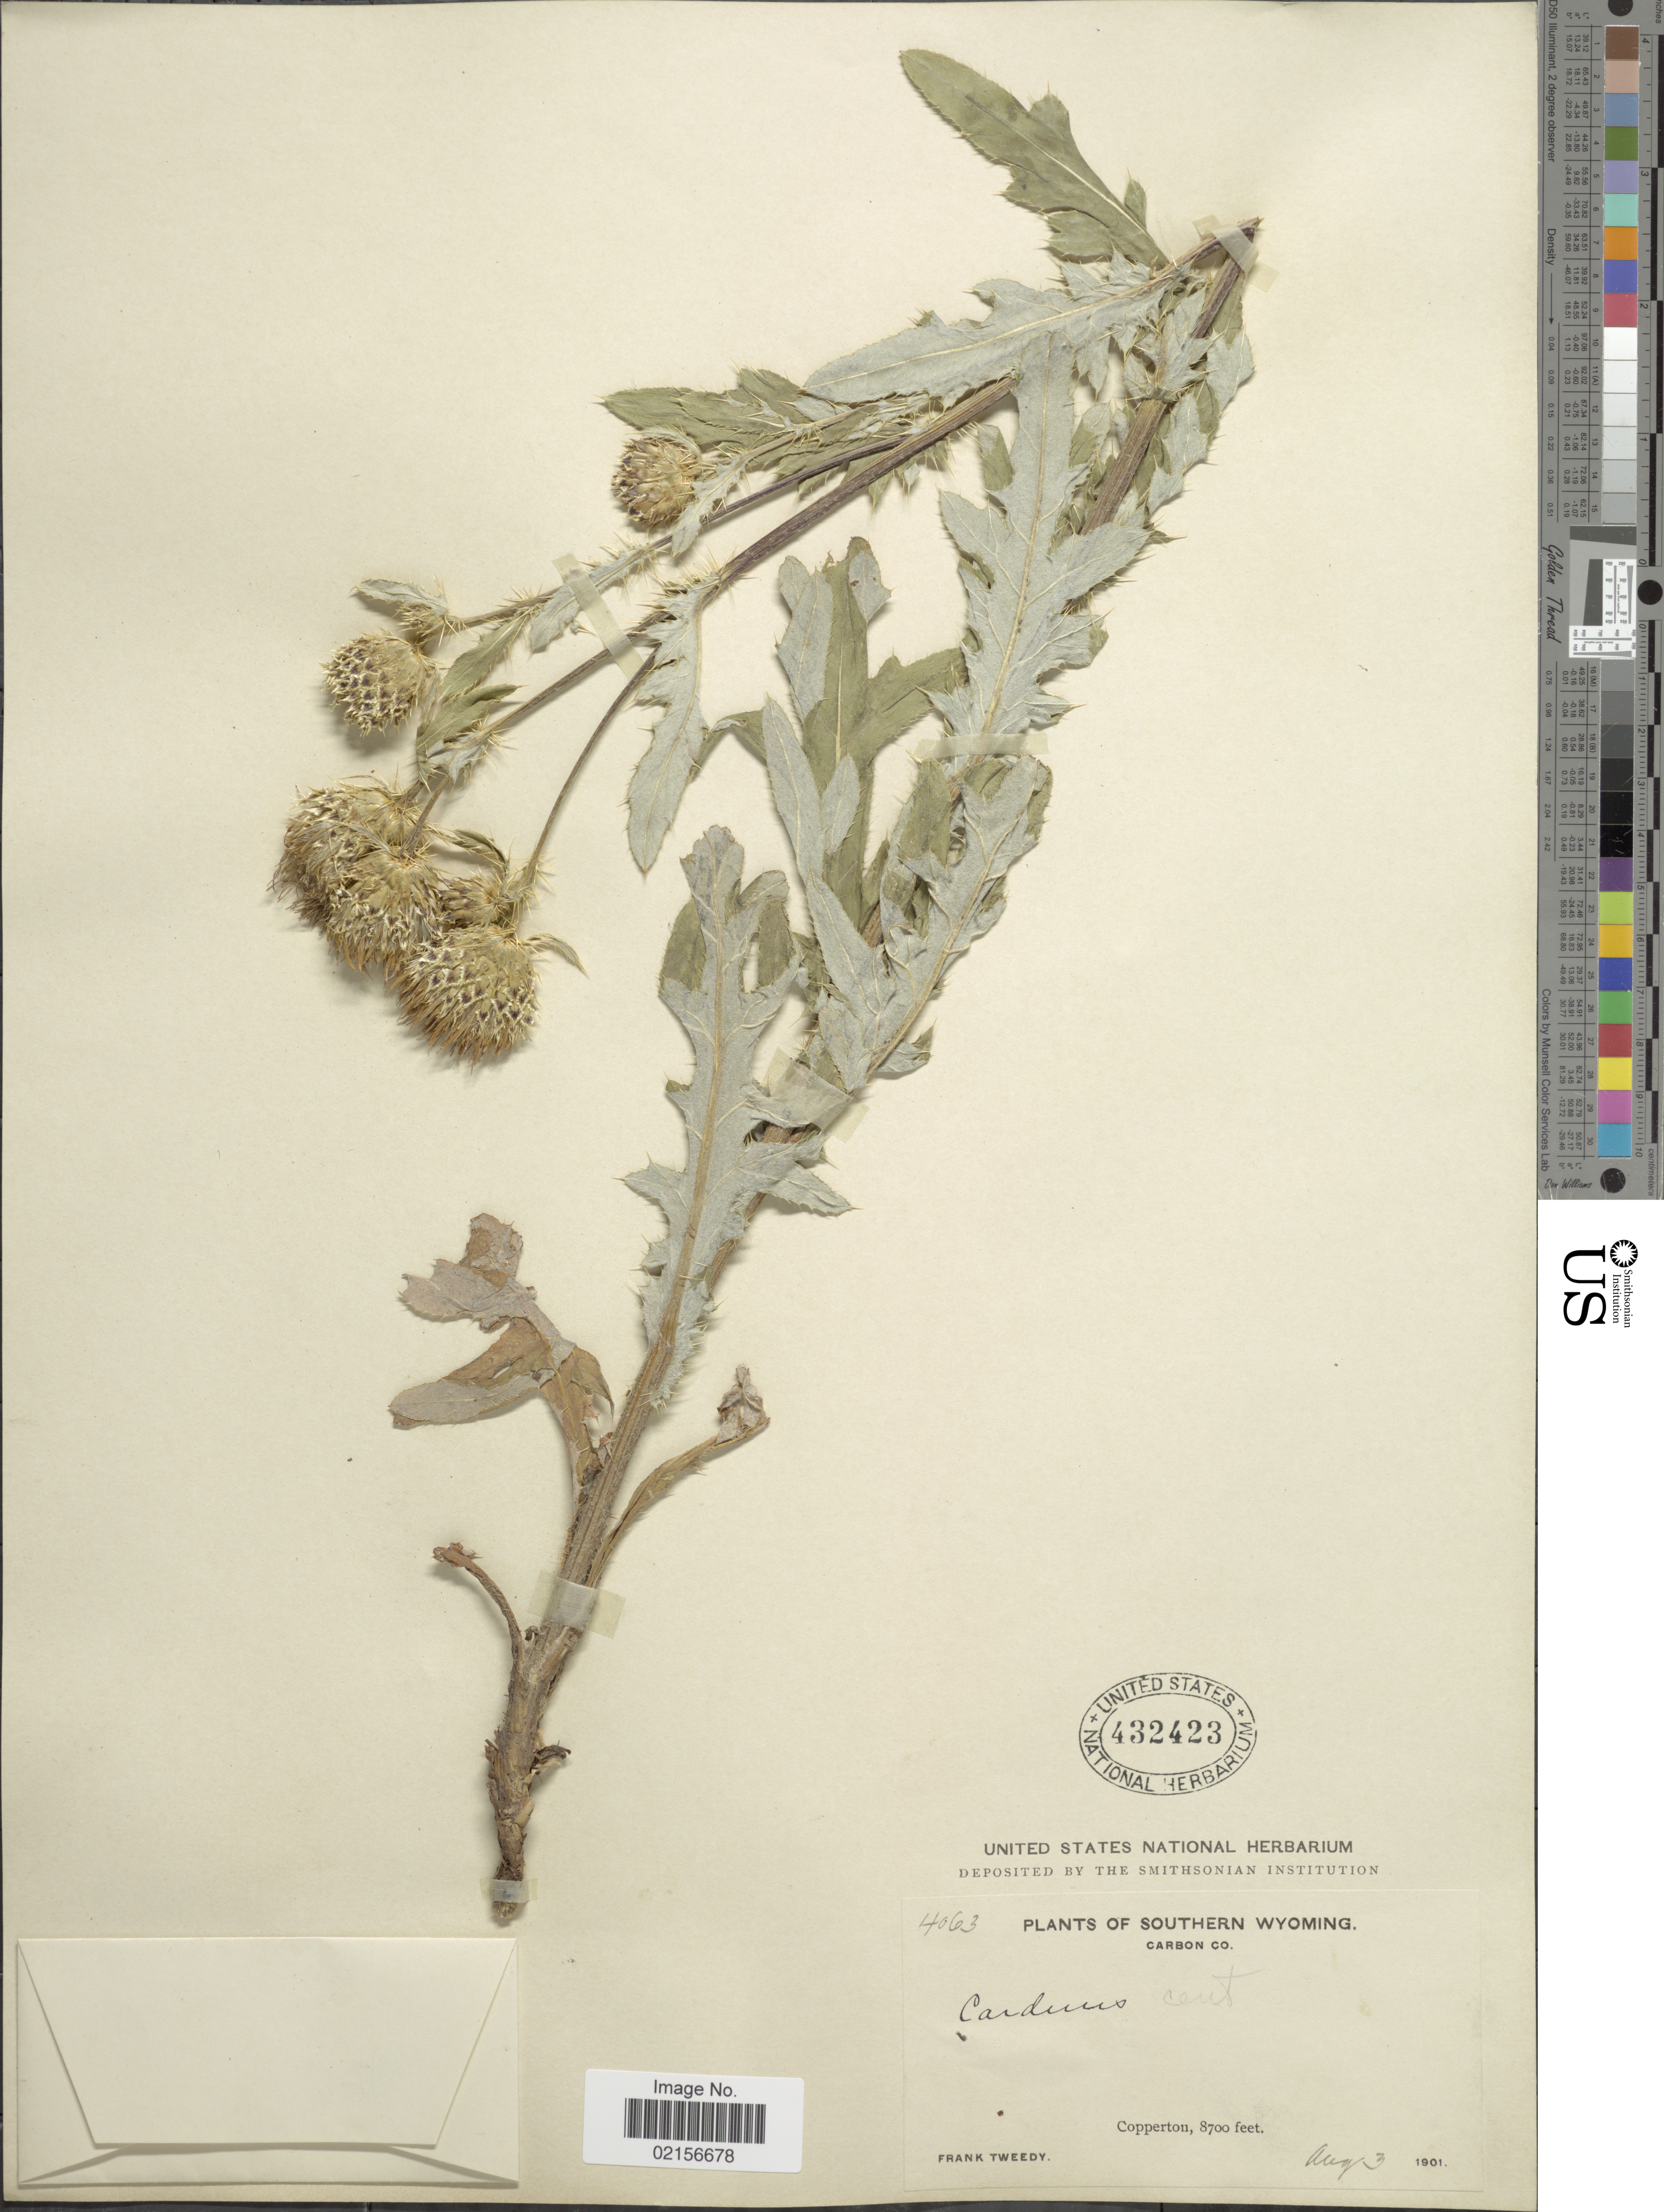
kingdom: Plantae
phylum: Tracheophyta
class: Magnoliopsida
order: Asterales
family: Asteraceae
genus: Cirsium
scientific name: Cirsium scariosum var. americanum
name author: (A. Gray) D.J. Keil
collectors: F. Tweedy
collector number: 4063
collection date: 1901-08-03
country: United States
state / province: Wyoming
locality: Southern Wyoming, Carbon Co, Copperton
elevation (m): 2652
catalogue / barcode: US 432423